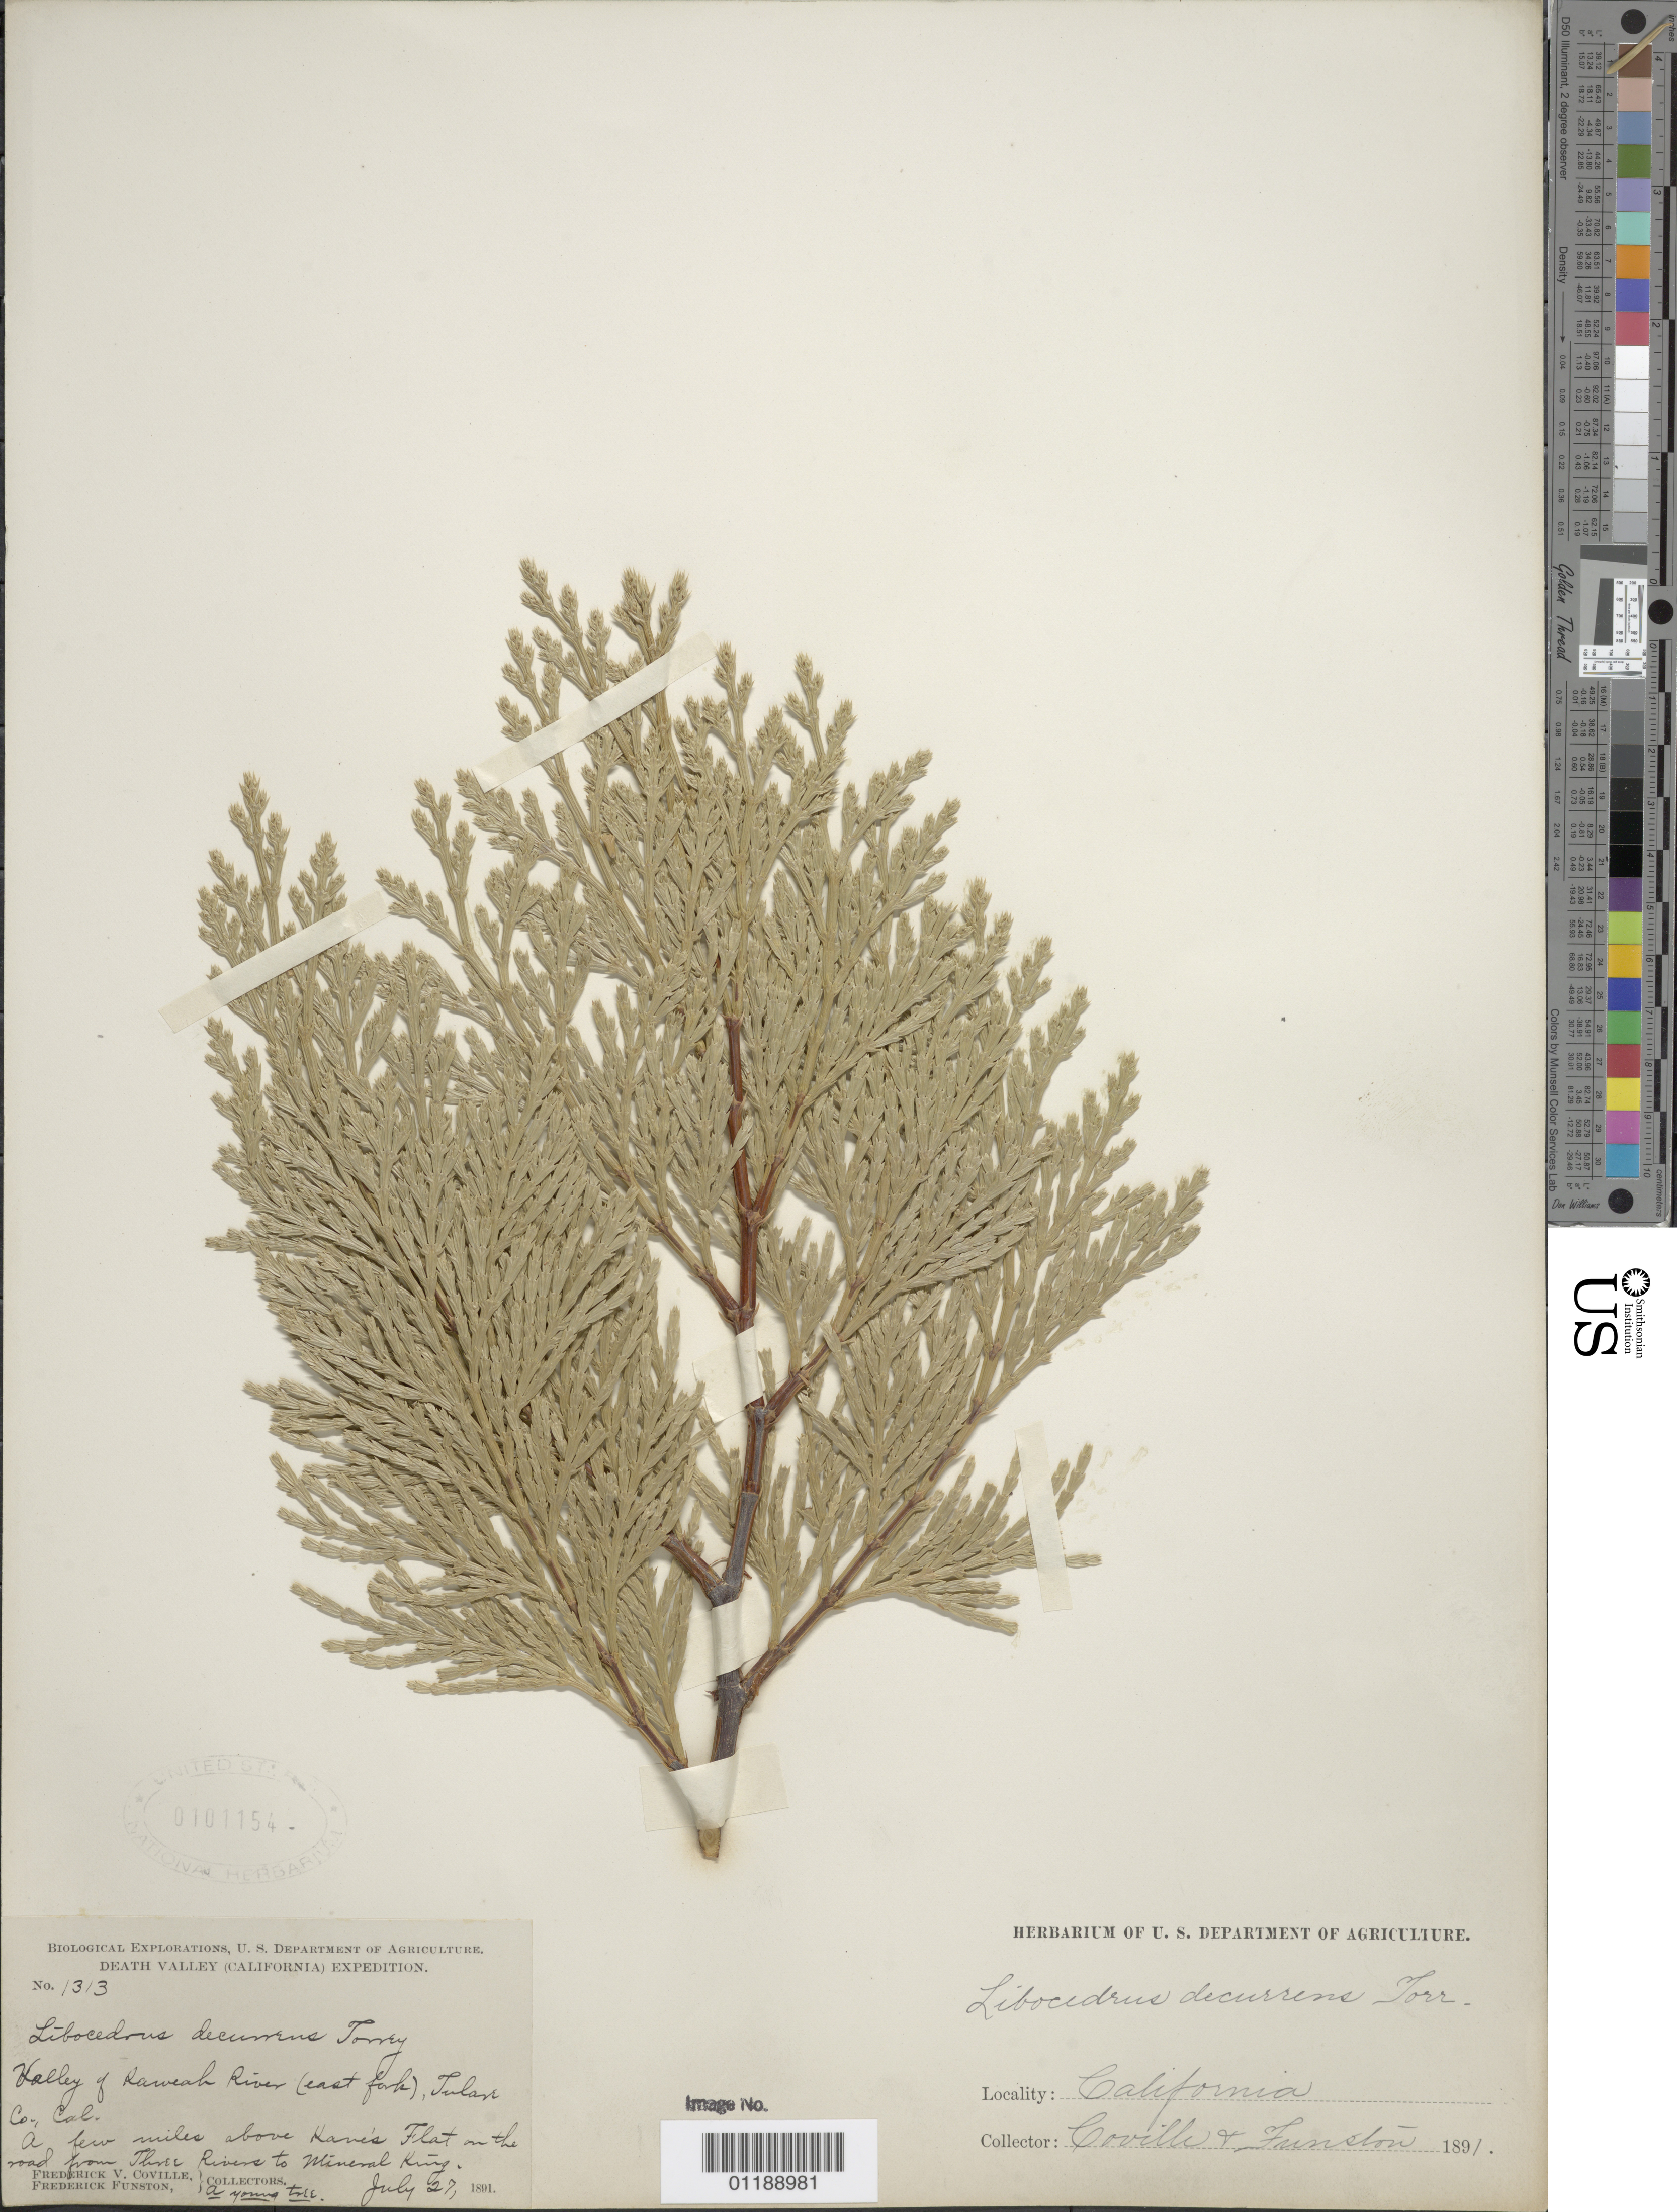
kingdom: Plantae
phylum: Tracheophyta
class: Pinopsida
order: Pinales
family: Cupressaceae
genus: Libocedrus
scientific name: Libocedrus decurrens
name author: Torr.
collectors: F. V. Coville & F. Funston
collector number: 1313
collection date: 1891-07-27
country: United States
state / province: California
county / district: Tulare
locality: Kaweah River Valley, a few miles above Kane's flat on the road fromThree Rivers to Mineral King.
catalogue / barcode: US 101154